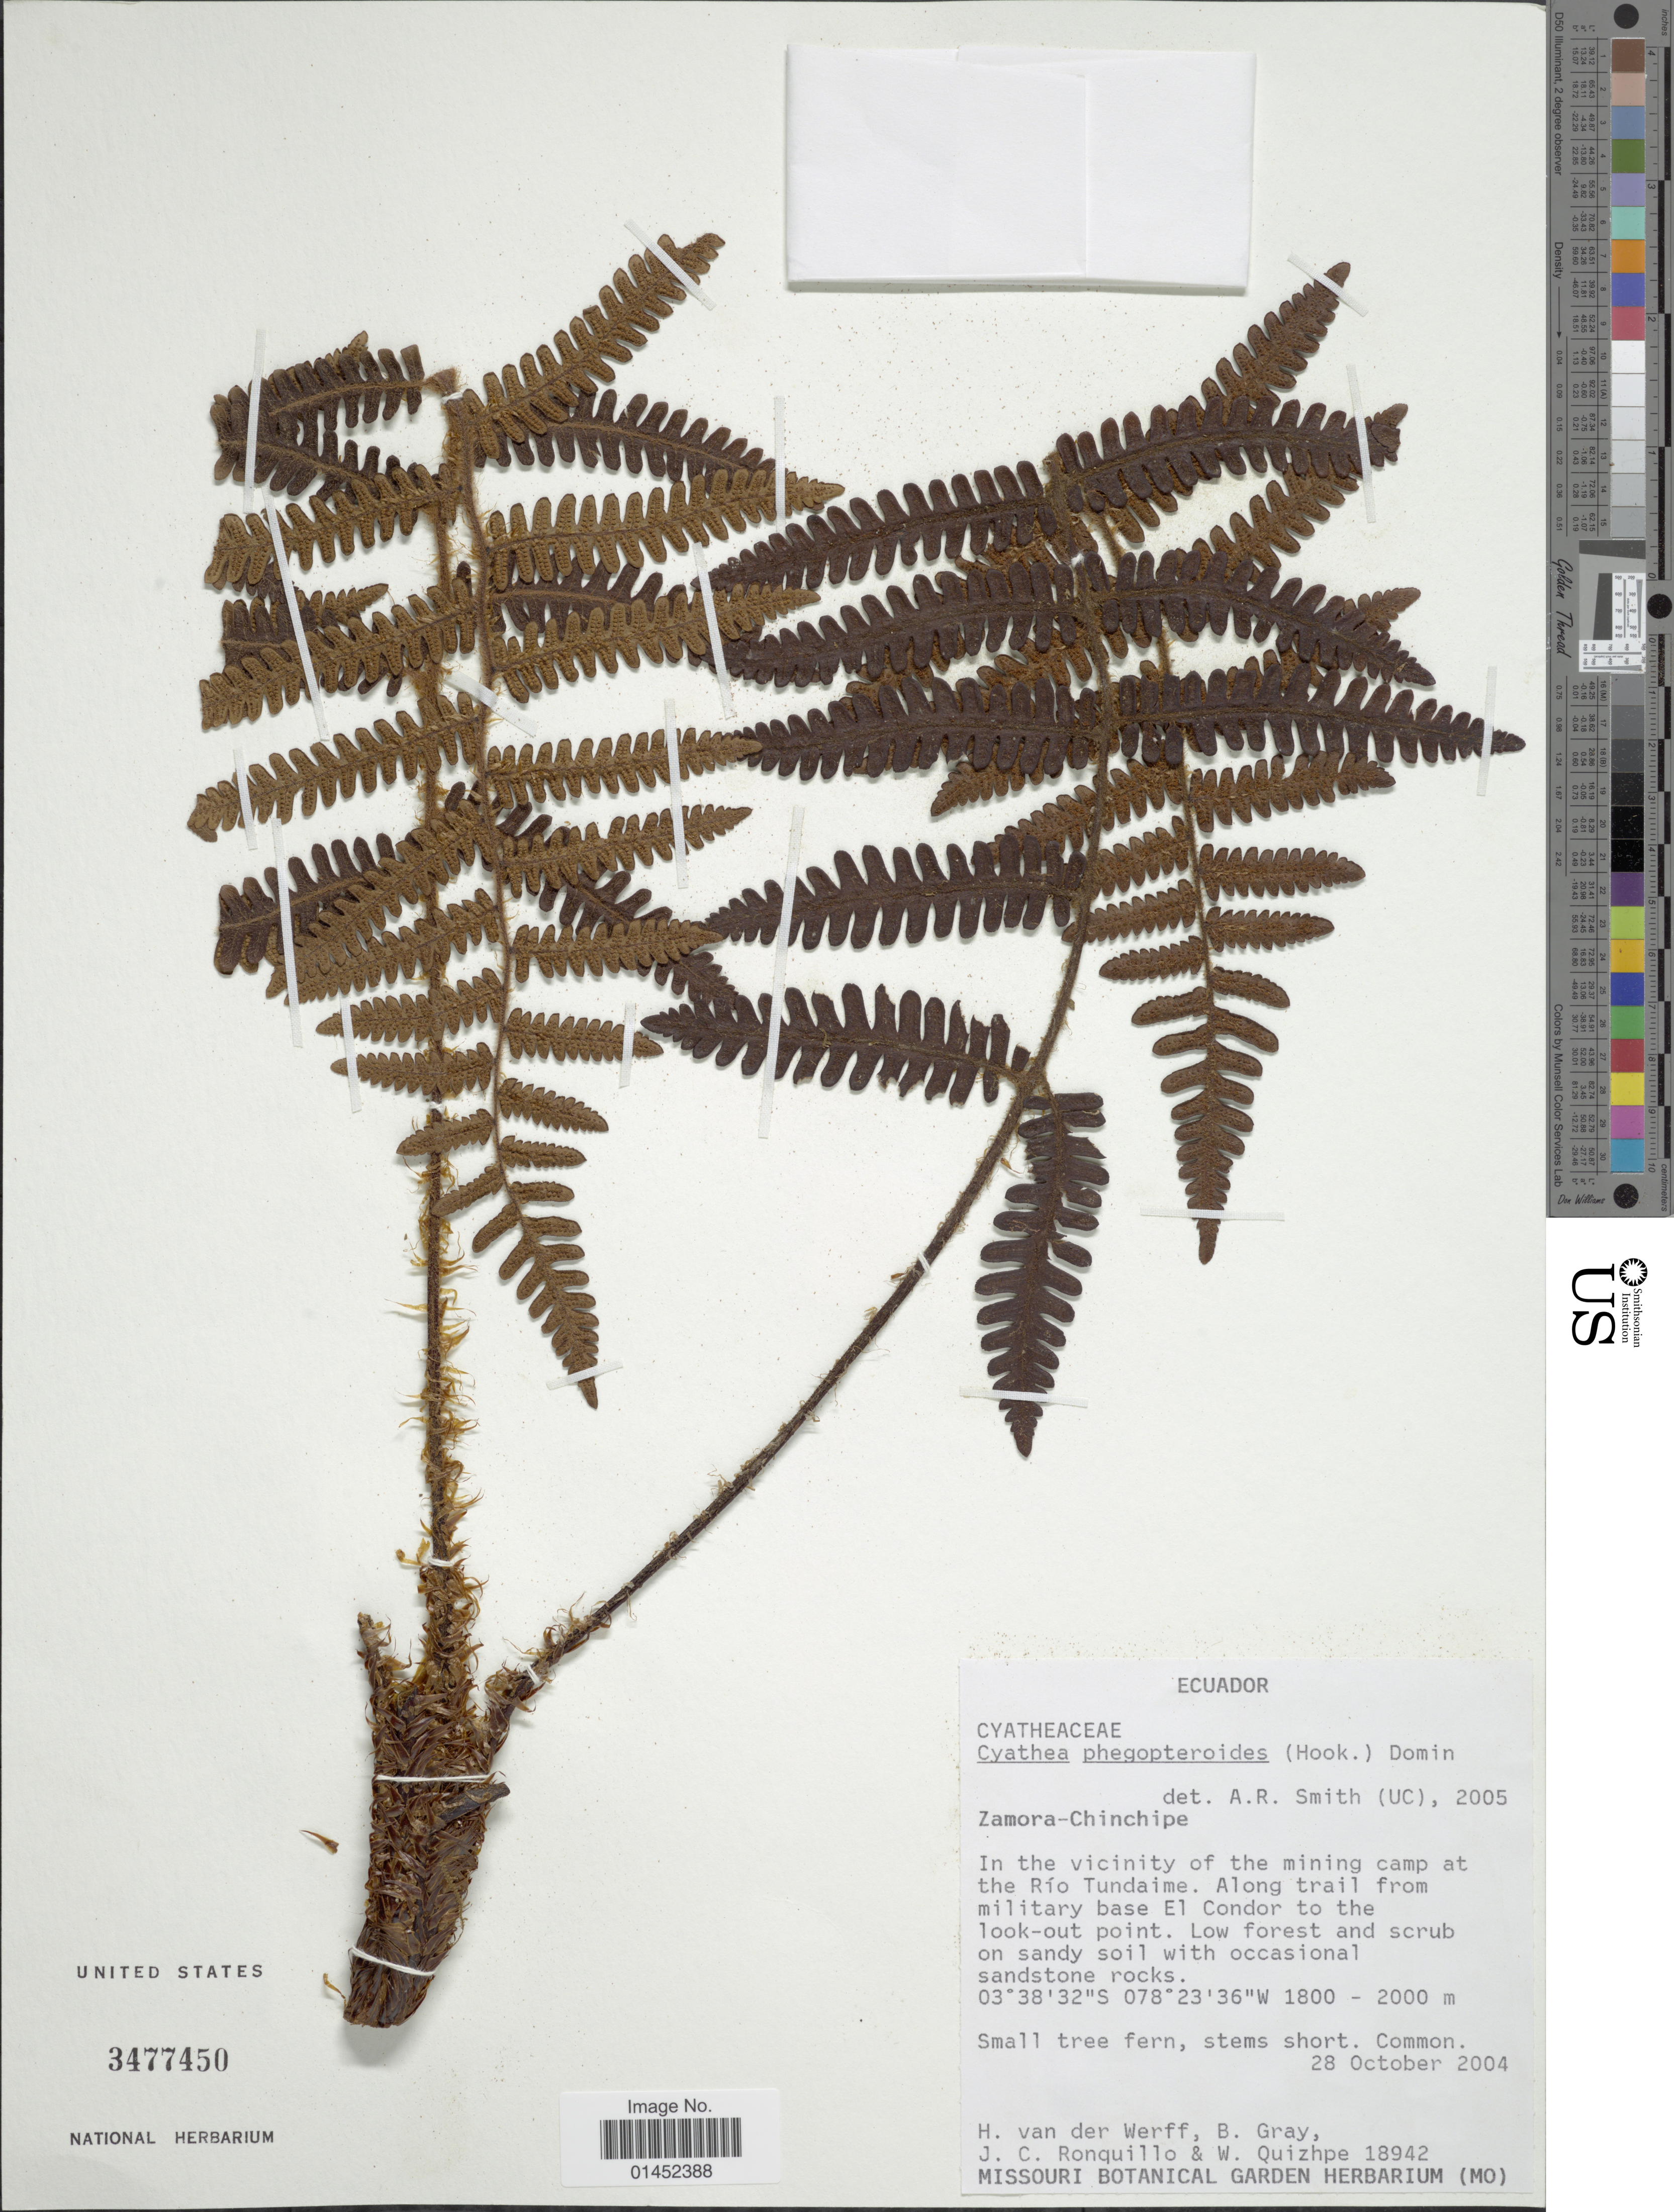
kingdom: Plantae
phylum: Tracheophyta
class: Polypodiopsida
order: Cyatheales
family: Cyatheaceae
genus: Cyathea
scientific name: Cyathea phegopteroides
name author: (Hook.) Domin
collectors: H. van der Werff, B. Gray, J. Ronquillo & W. Quizhpe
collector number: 18942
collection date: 2004-10-28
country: Ecuador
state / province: Zamora-Chinchipe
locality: In the vicinity of the mining camp at the Río Tundiame. Along trail from military base El Condor to the loo-out point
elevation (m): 1800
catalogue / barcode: US 3477450